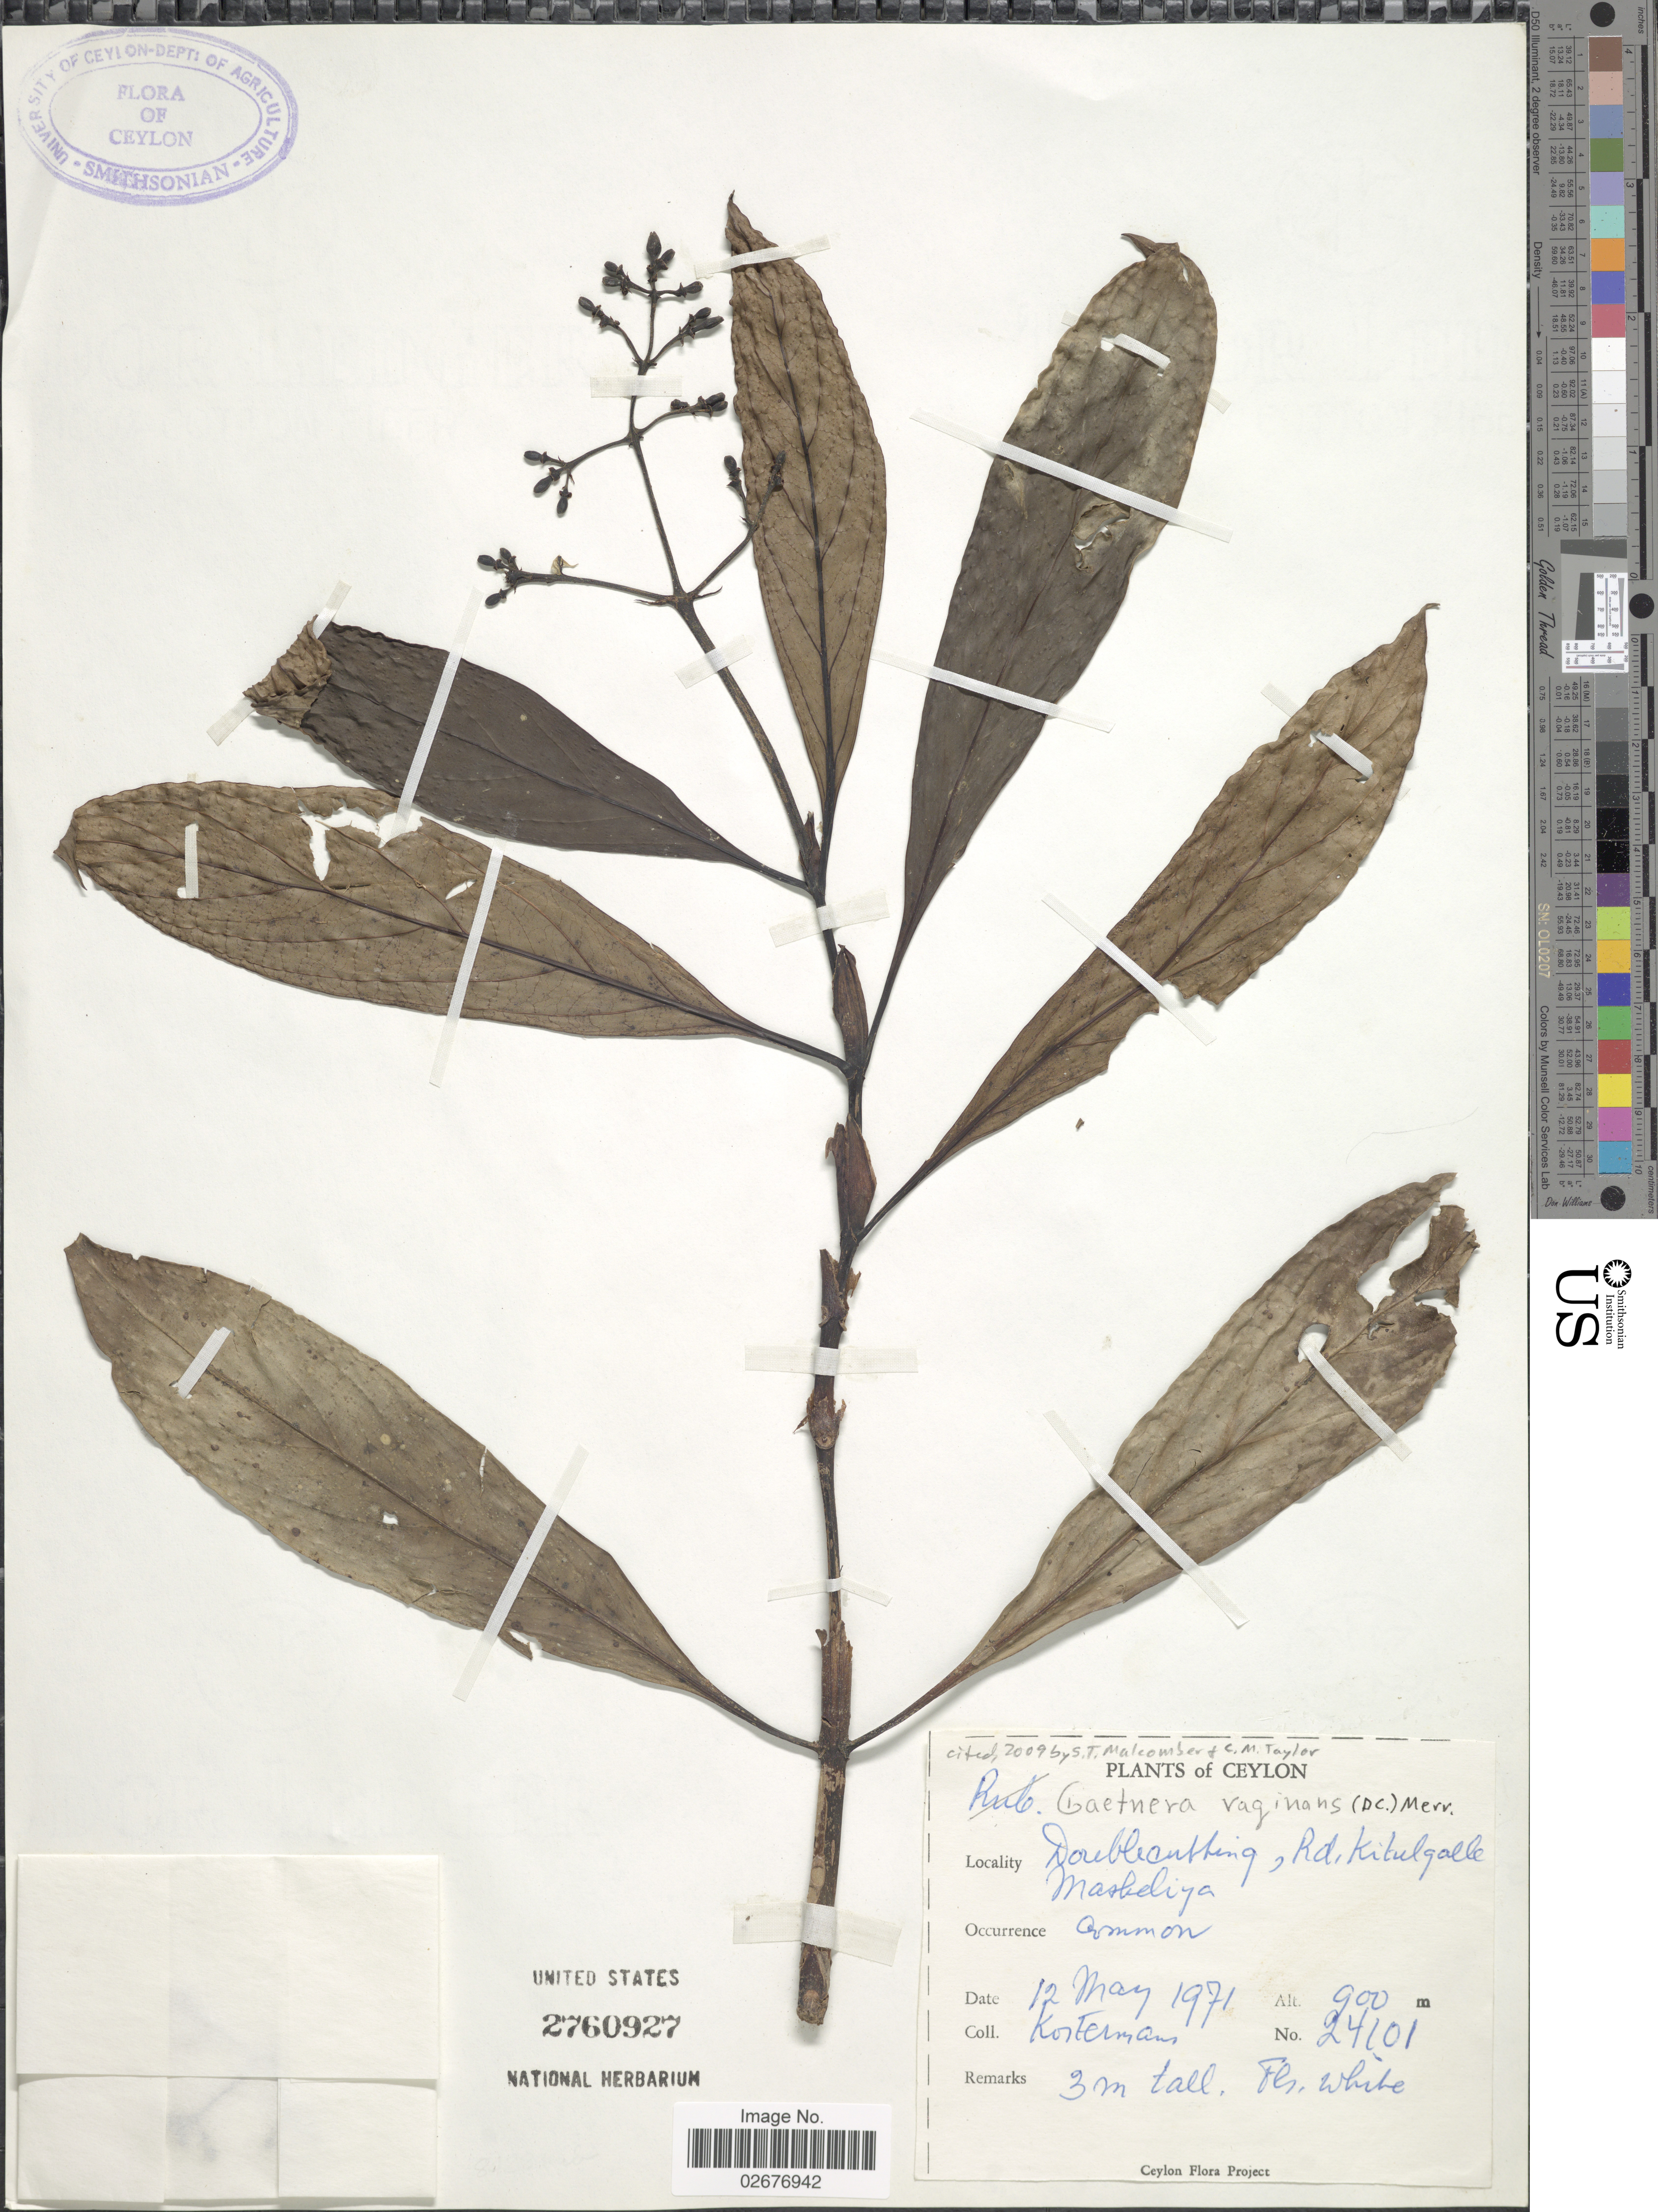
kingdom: Plantae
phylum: Tracheophyta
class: Magnoliopsida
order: Gentianales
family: Rubiaceae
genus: Gaertnera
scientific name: Gaertnera vaginans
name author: (DC.) Merr.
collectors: Kostermans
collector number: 24101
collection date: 1971-05-12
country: Sri Lanka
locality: Ceylon, Donble cutting, Rd. Kitulgalle Maskeliya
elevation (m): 900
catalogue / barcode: US 2760927